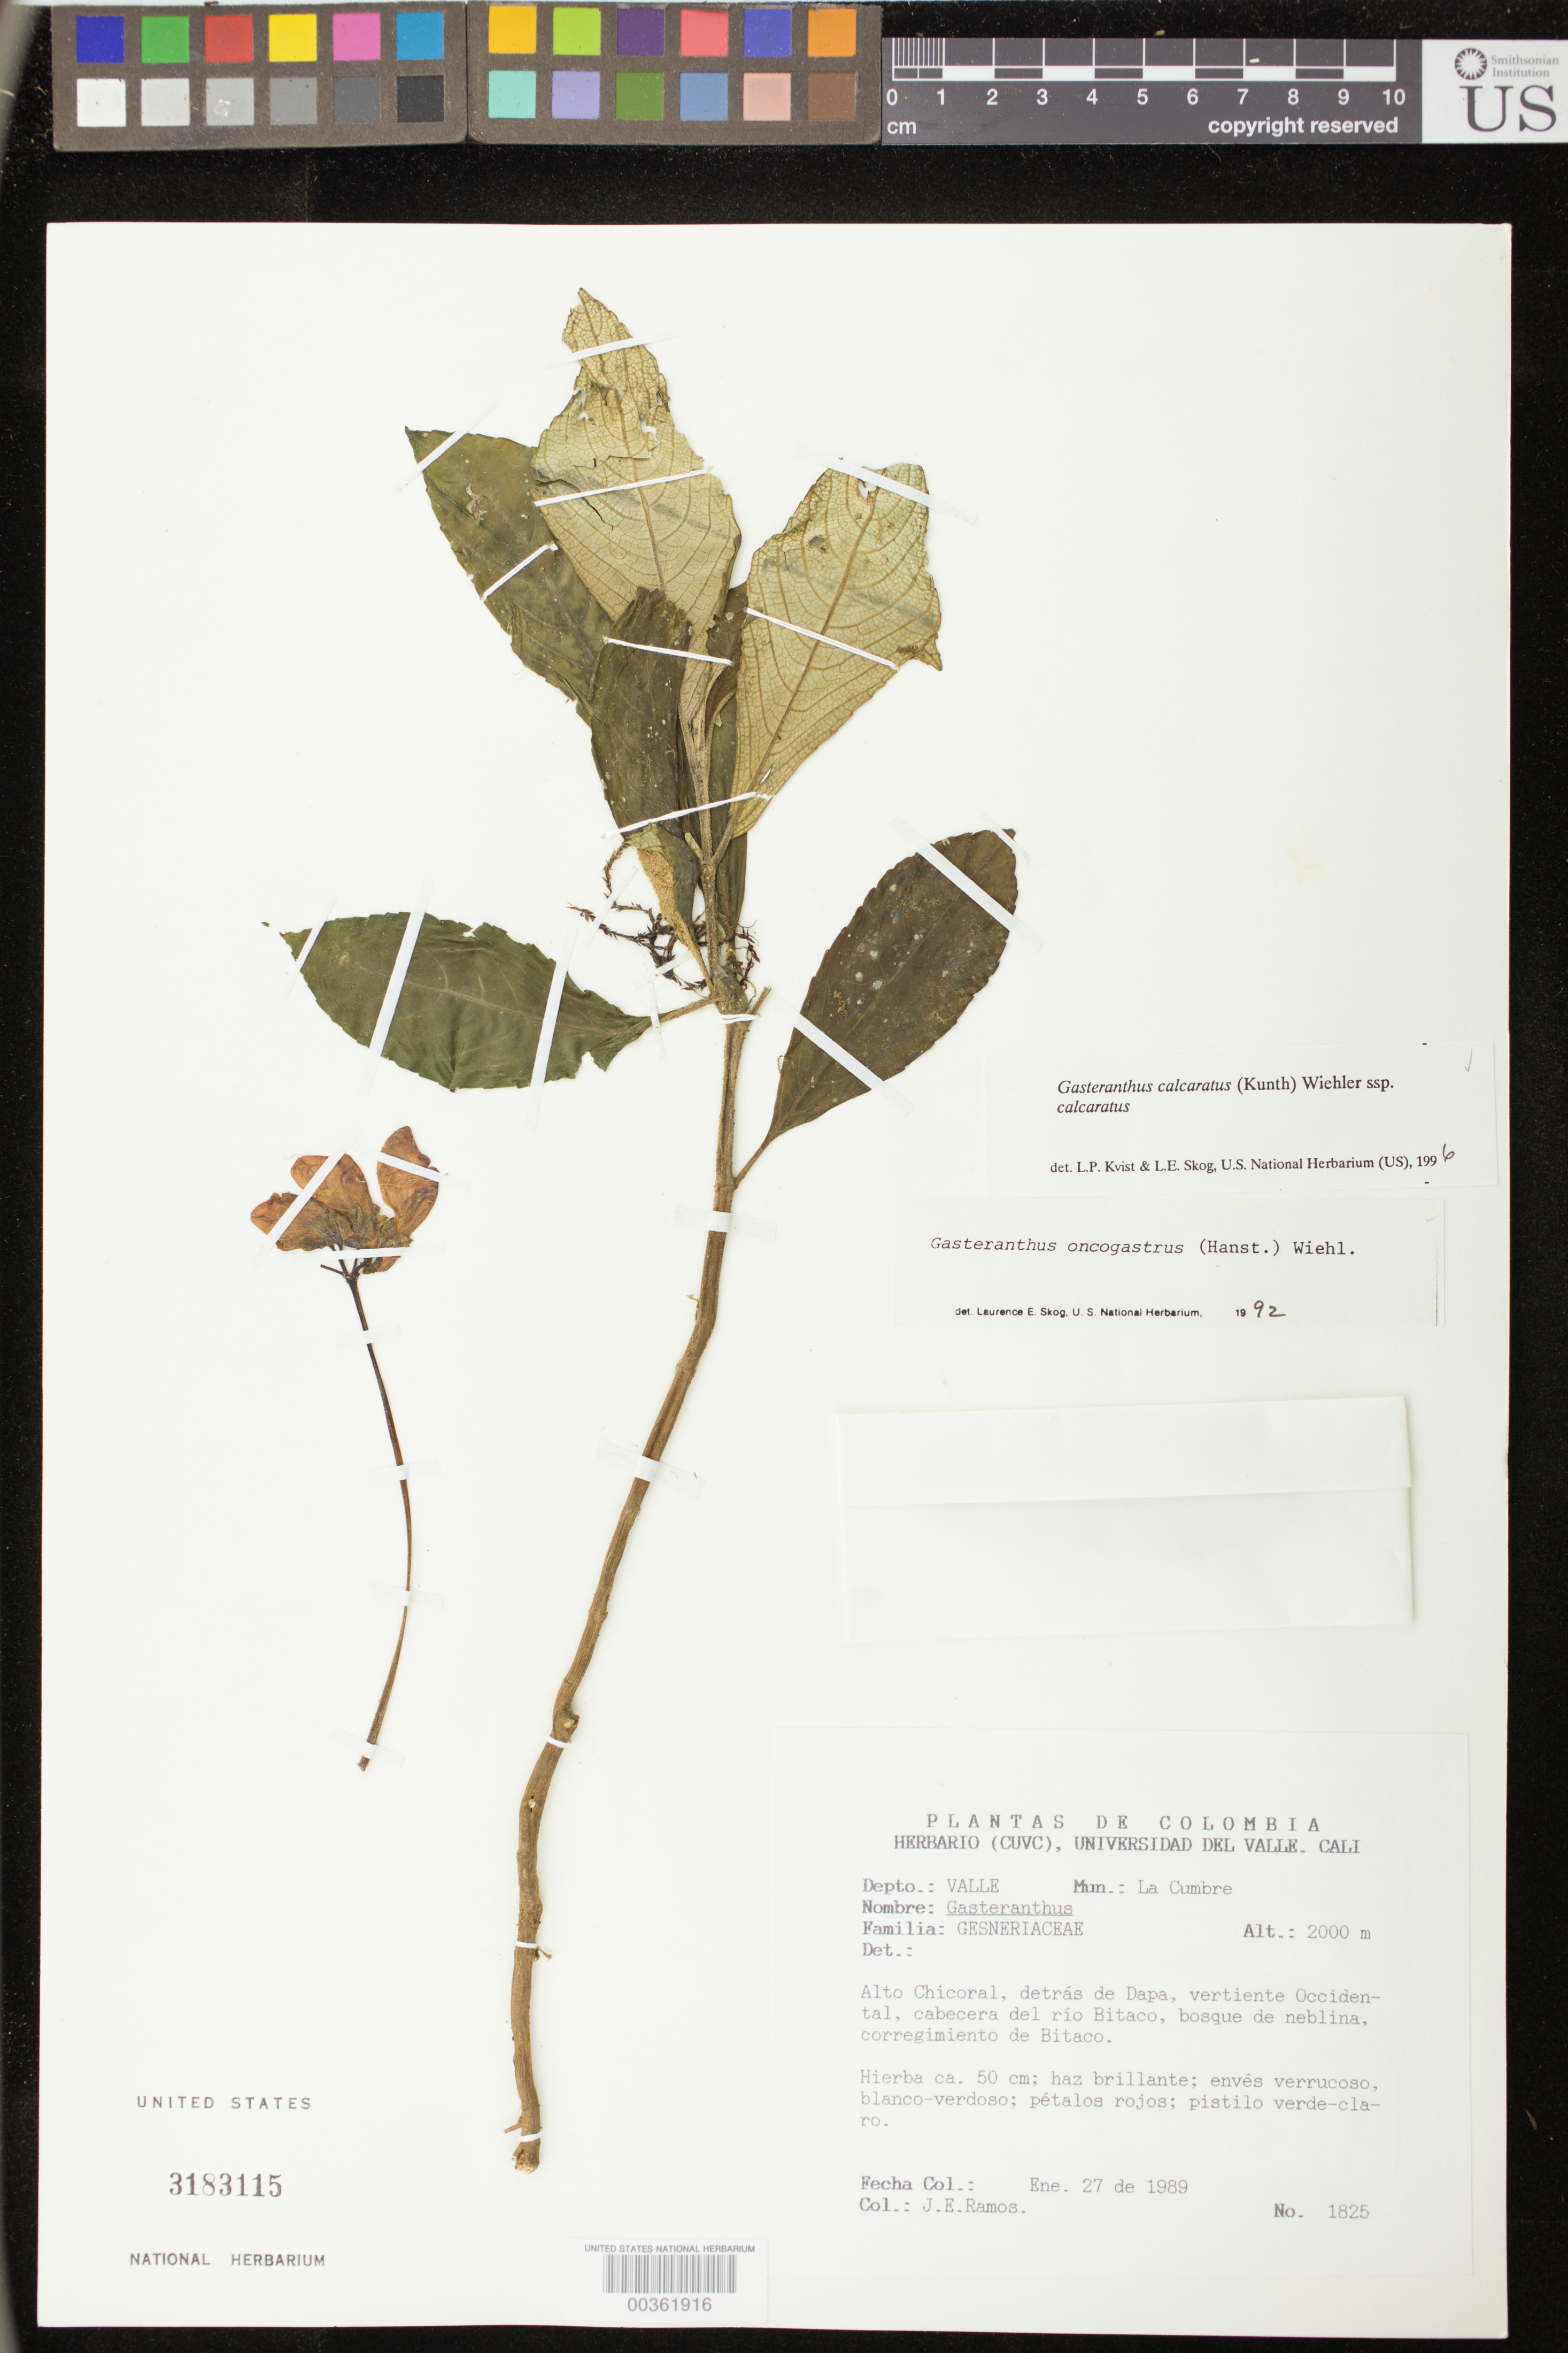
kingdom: Plantae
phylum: Tracheophyta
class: Magnoliopsida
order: Lamiales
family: Gesneriaceae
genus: Gasteranthus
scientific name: Gasteranthus calcaratus subsp. calcaratus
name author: (Kunth) Wiehler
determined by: Skog, Laurence E.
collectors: J. E. Ramos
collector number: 1825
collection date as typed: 27 Jan 1989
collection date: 1989-01-27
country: Colombia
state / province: Valle del Cauca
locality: Mpio. La Cumbre, Alto Chicoral, detrás de Dapa, vertiente Occidental, cabecera del río Bitaco, corregimiento de Bitaco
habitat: Bosque de neblina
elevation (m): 2000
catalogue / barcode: US 3183115